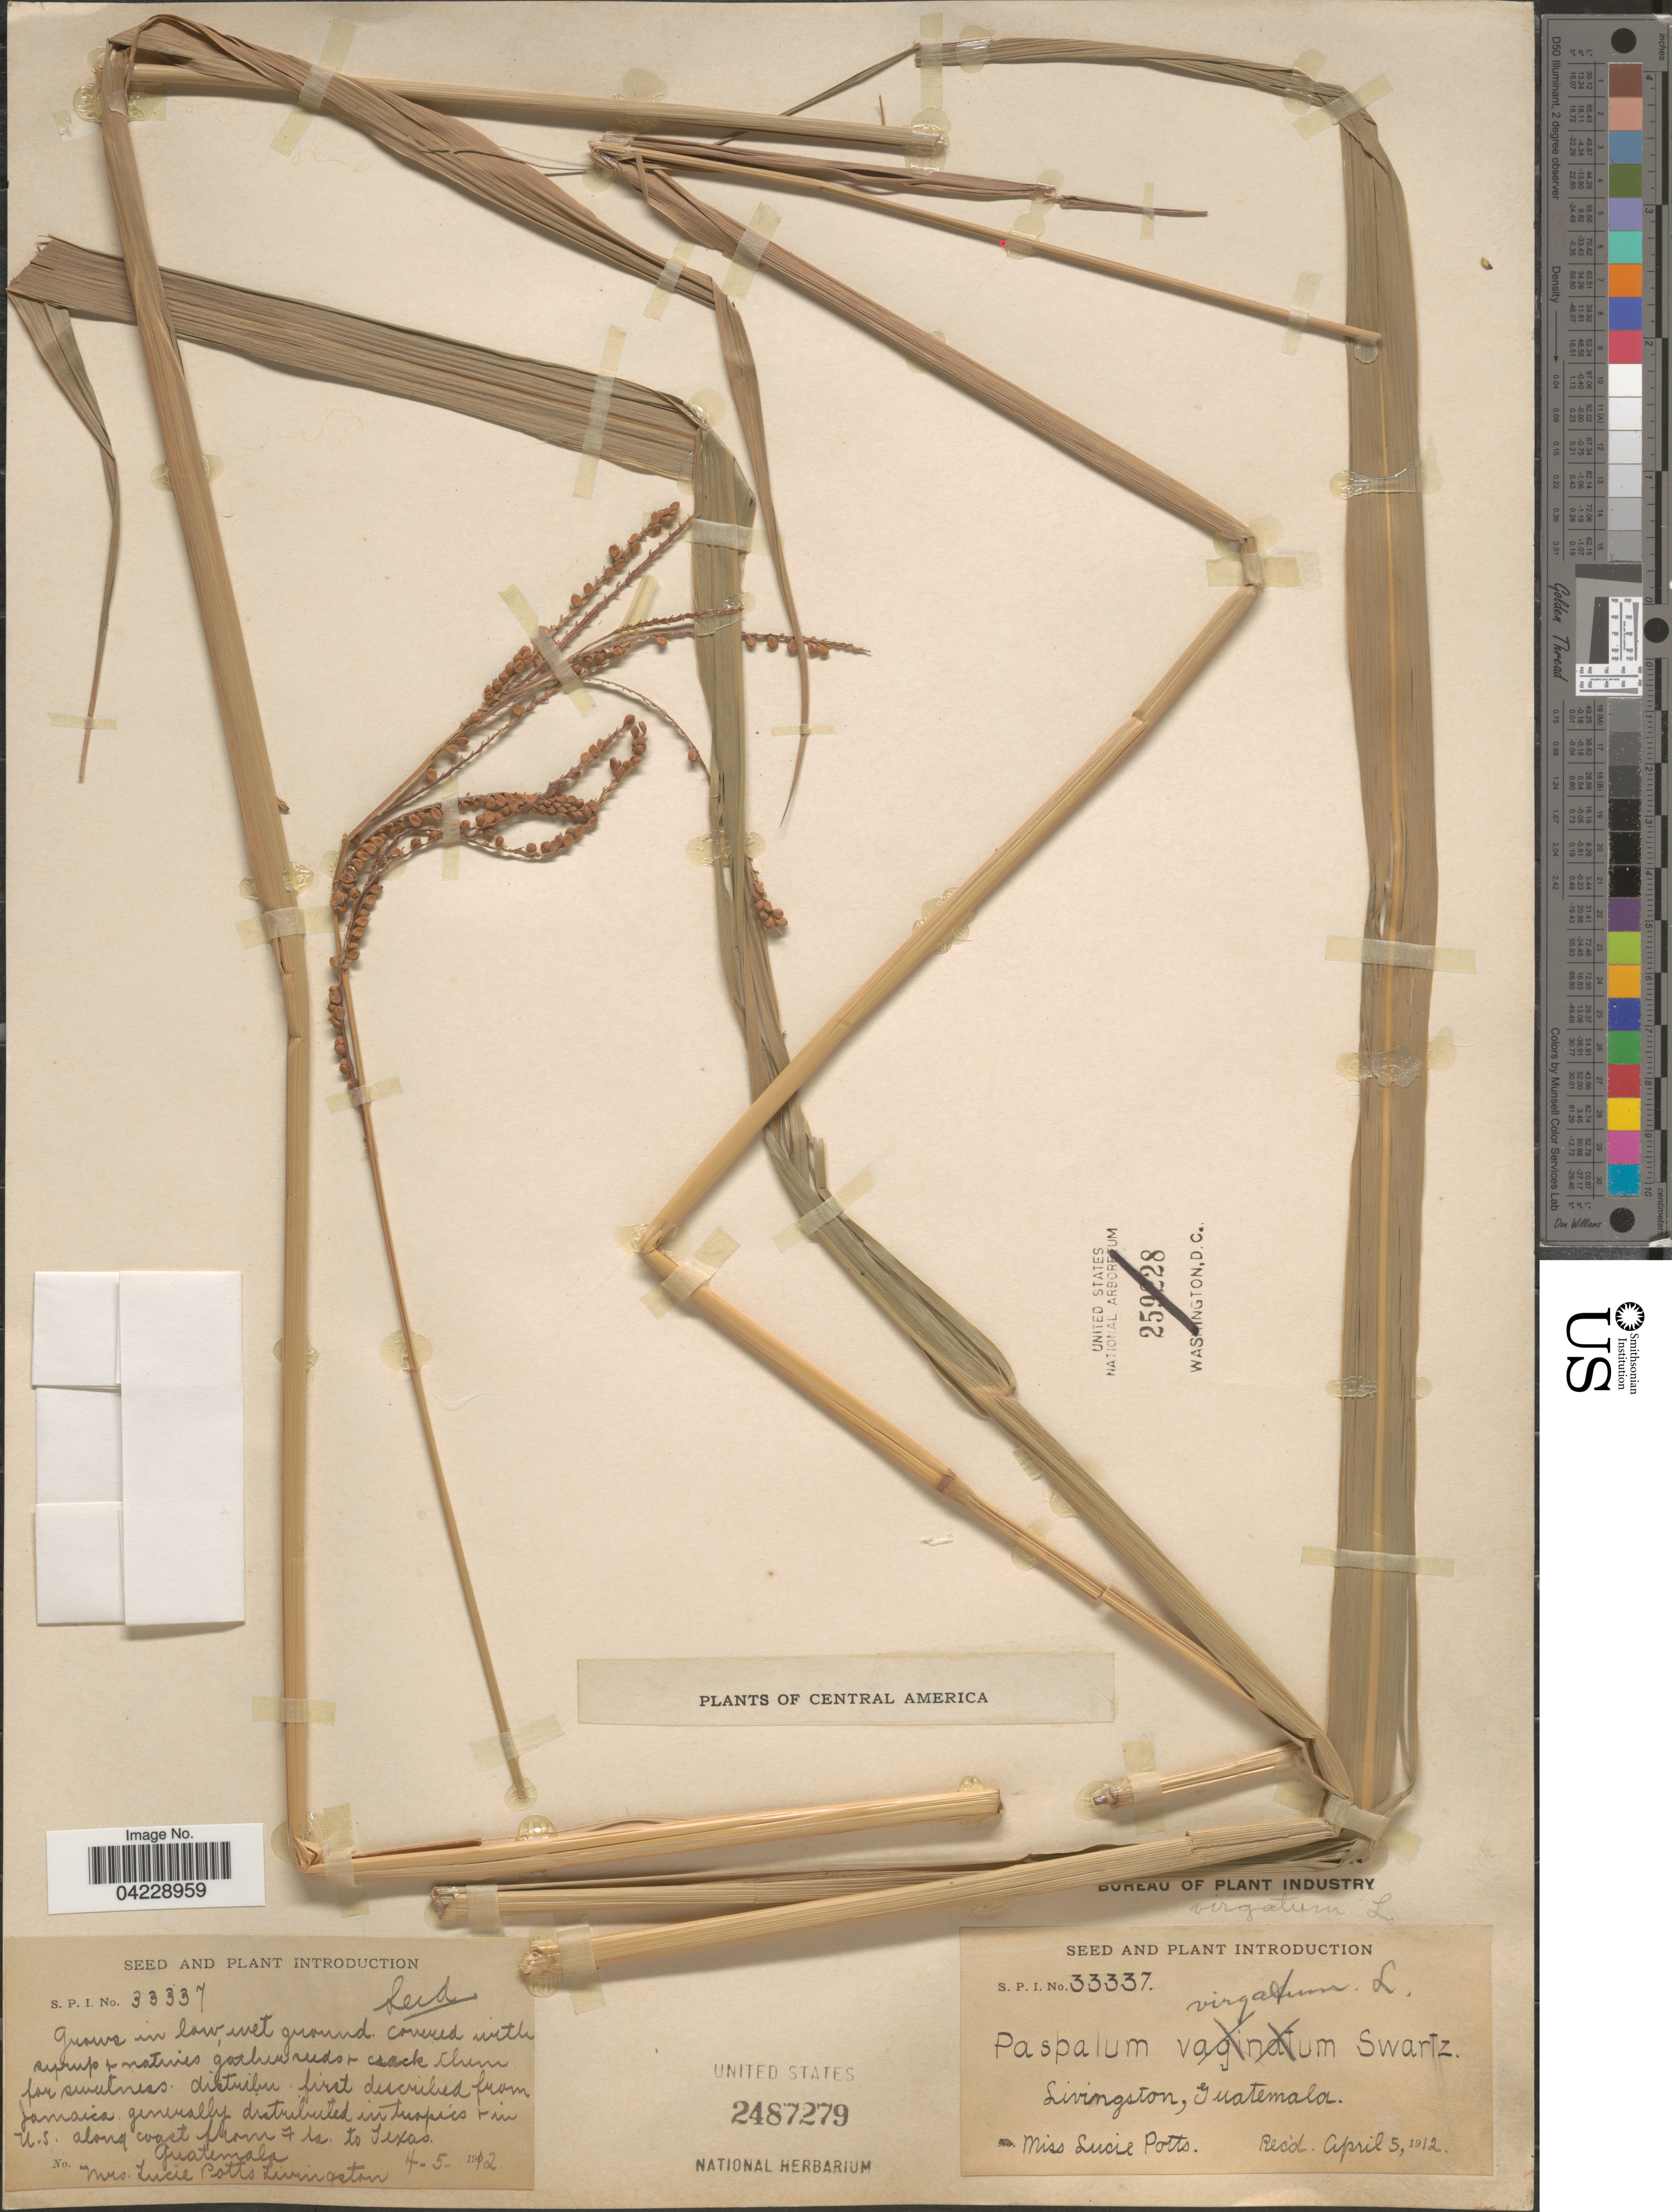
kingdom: Plantae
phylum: Tracheophyta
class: Liliopsida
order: Poales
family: Poaceae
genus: Paspalum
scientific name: Paspalum virgatum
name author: L.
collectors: L. Potts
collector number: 33337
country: Guatemala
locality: Livingston.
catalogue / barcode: US 2487279